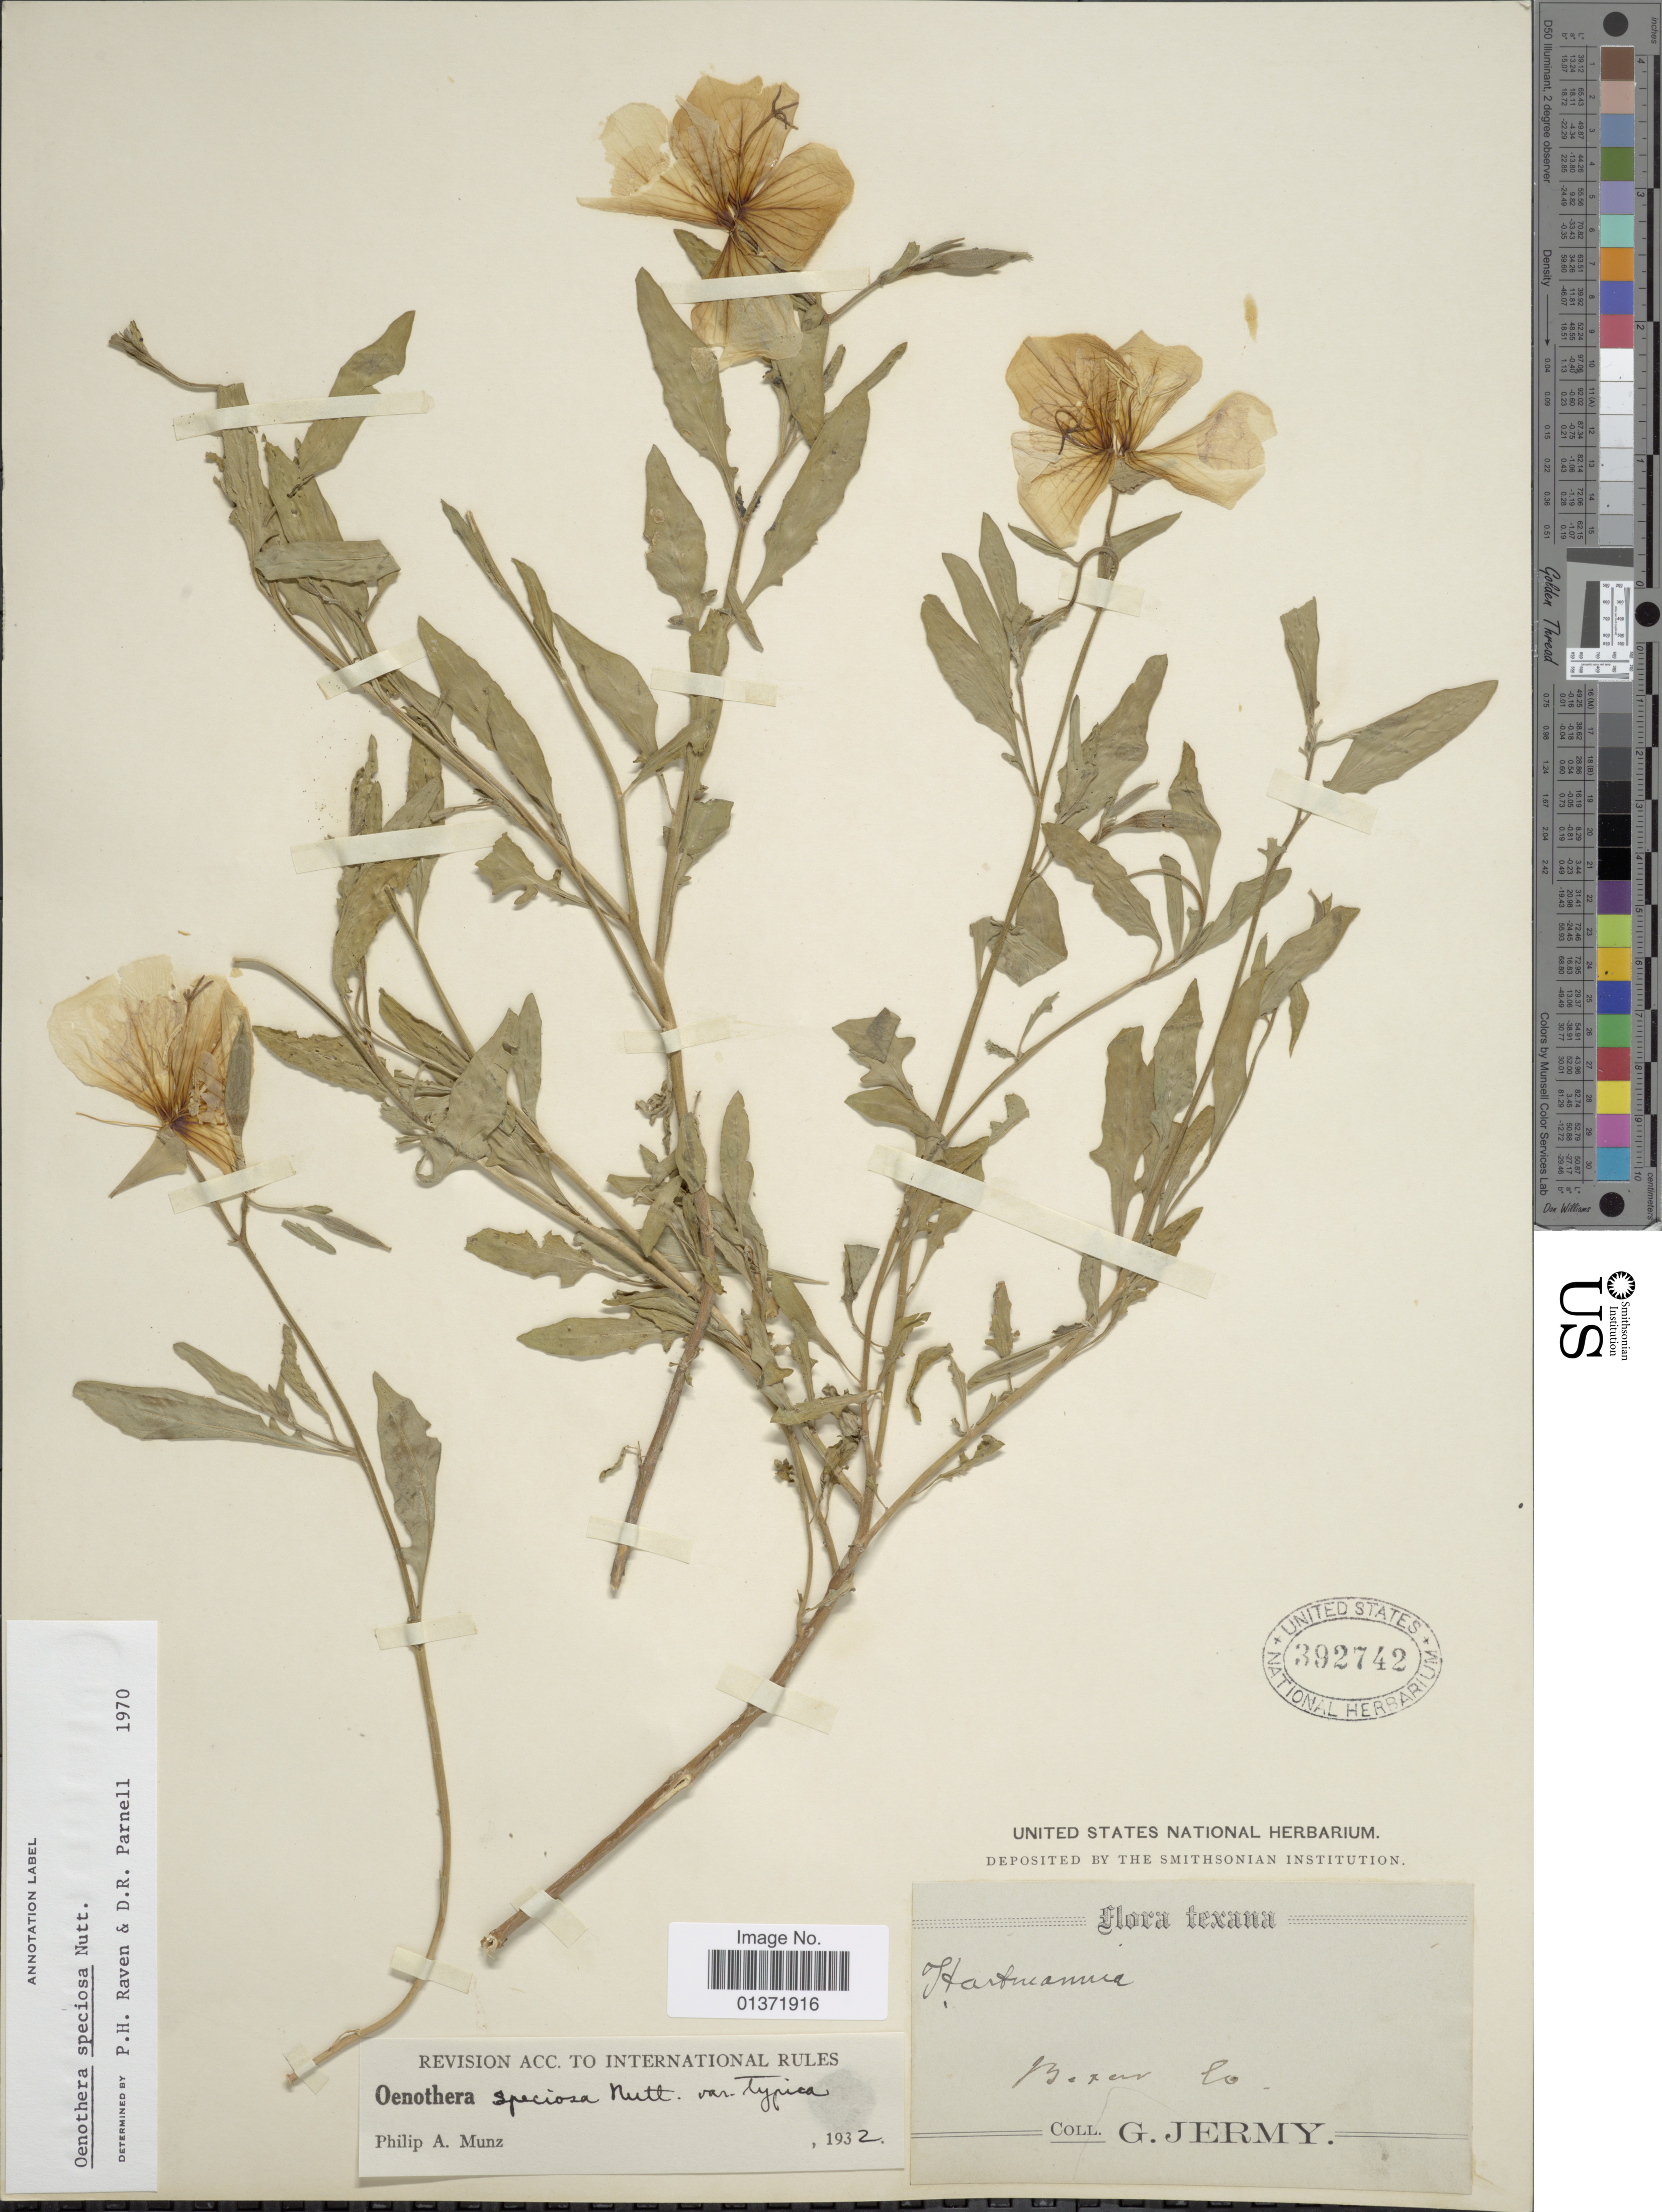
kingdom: Plantae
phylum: Tracheophyta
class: Magnoliopsida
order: Myrtales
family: Onagraceae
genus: Oenothera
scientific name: Oenothera speciosa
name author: Nutt.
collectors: G. Jermy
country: United States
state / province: Texas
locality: Bexar Co.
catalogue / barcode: US 392742